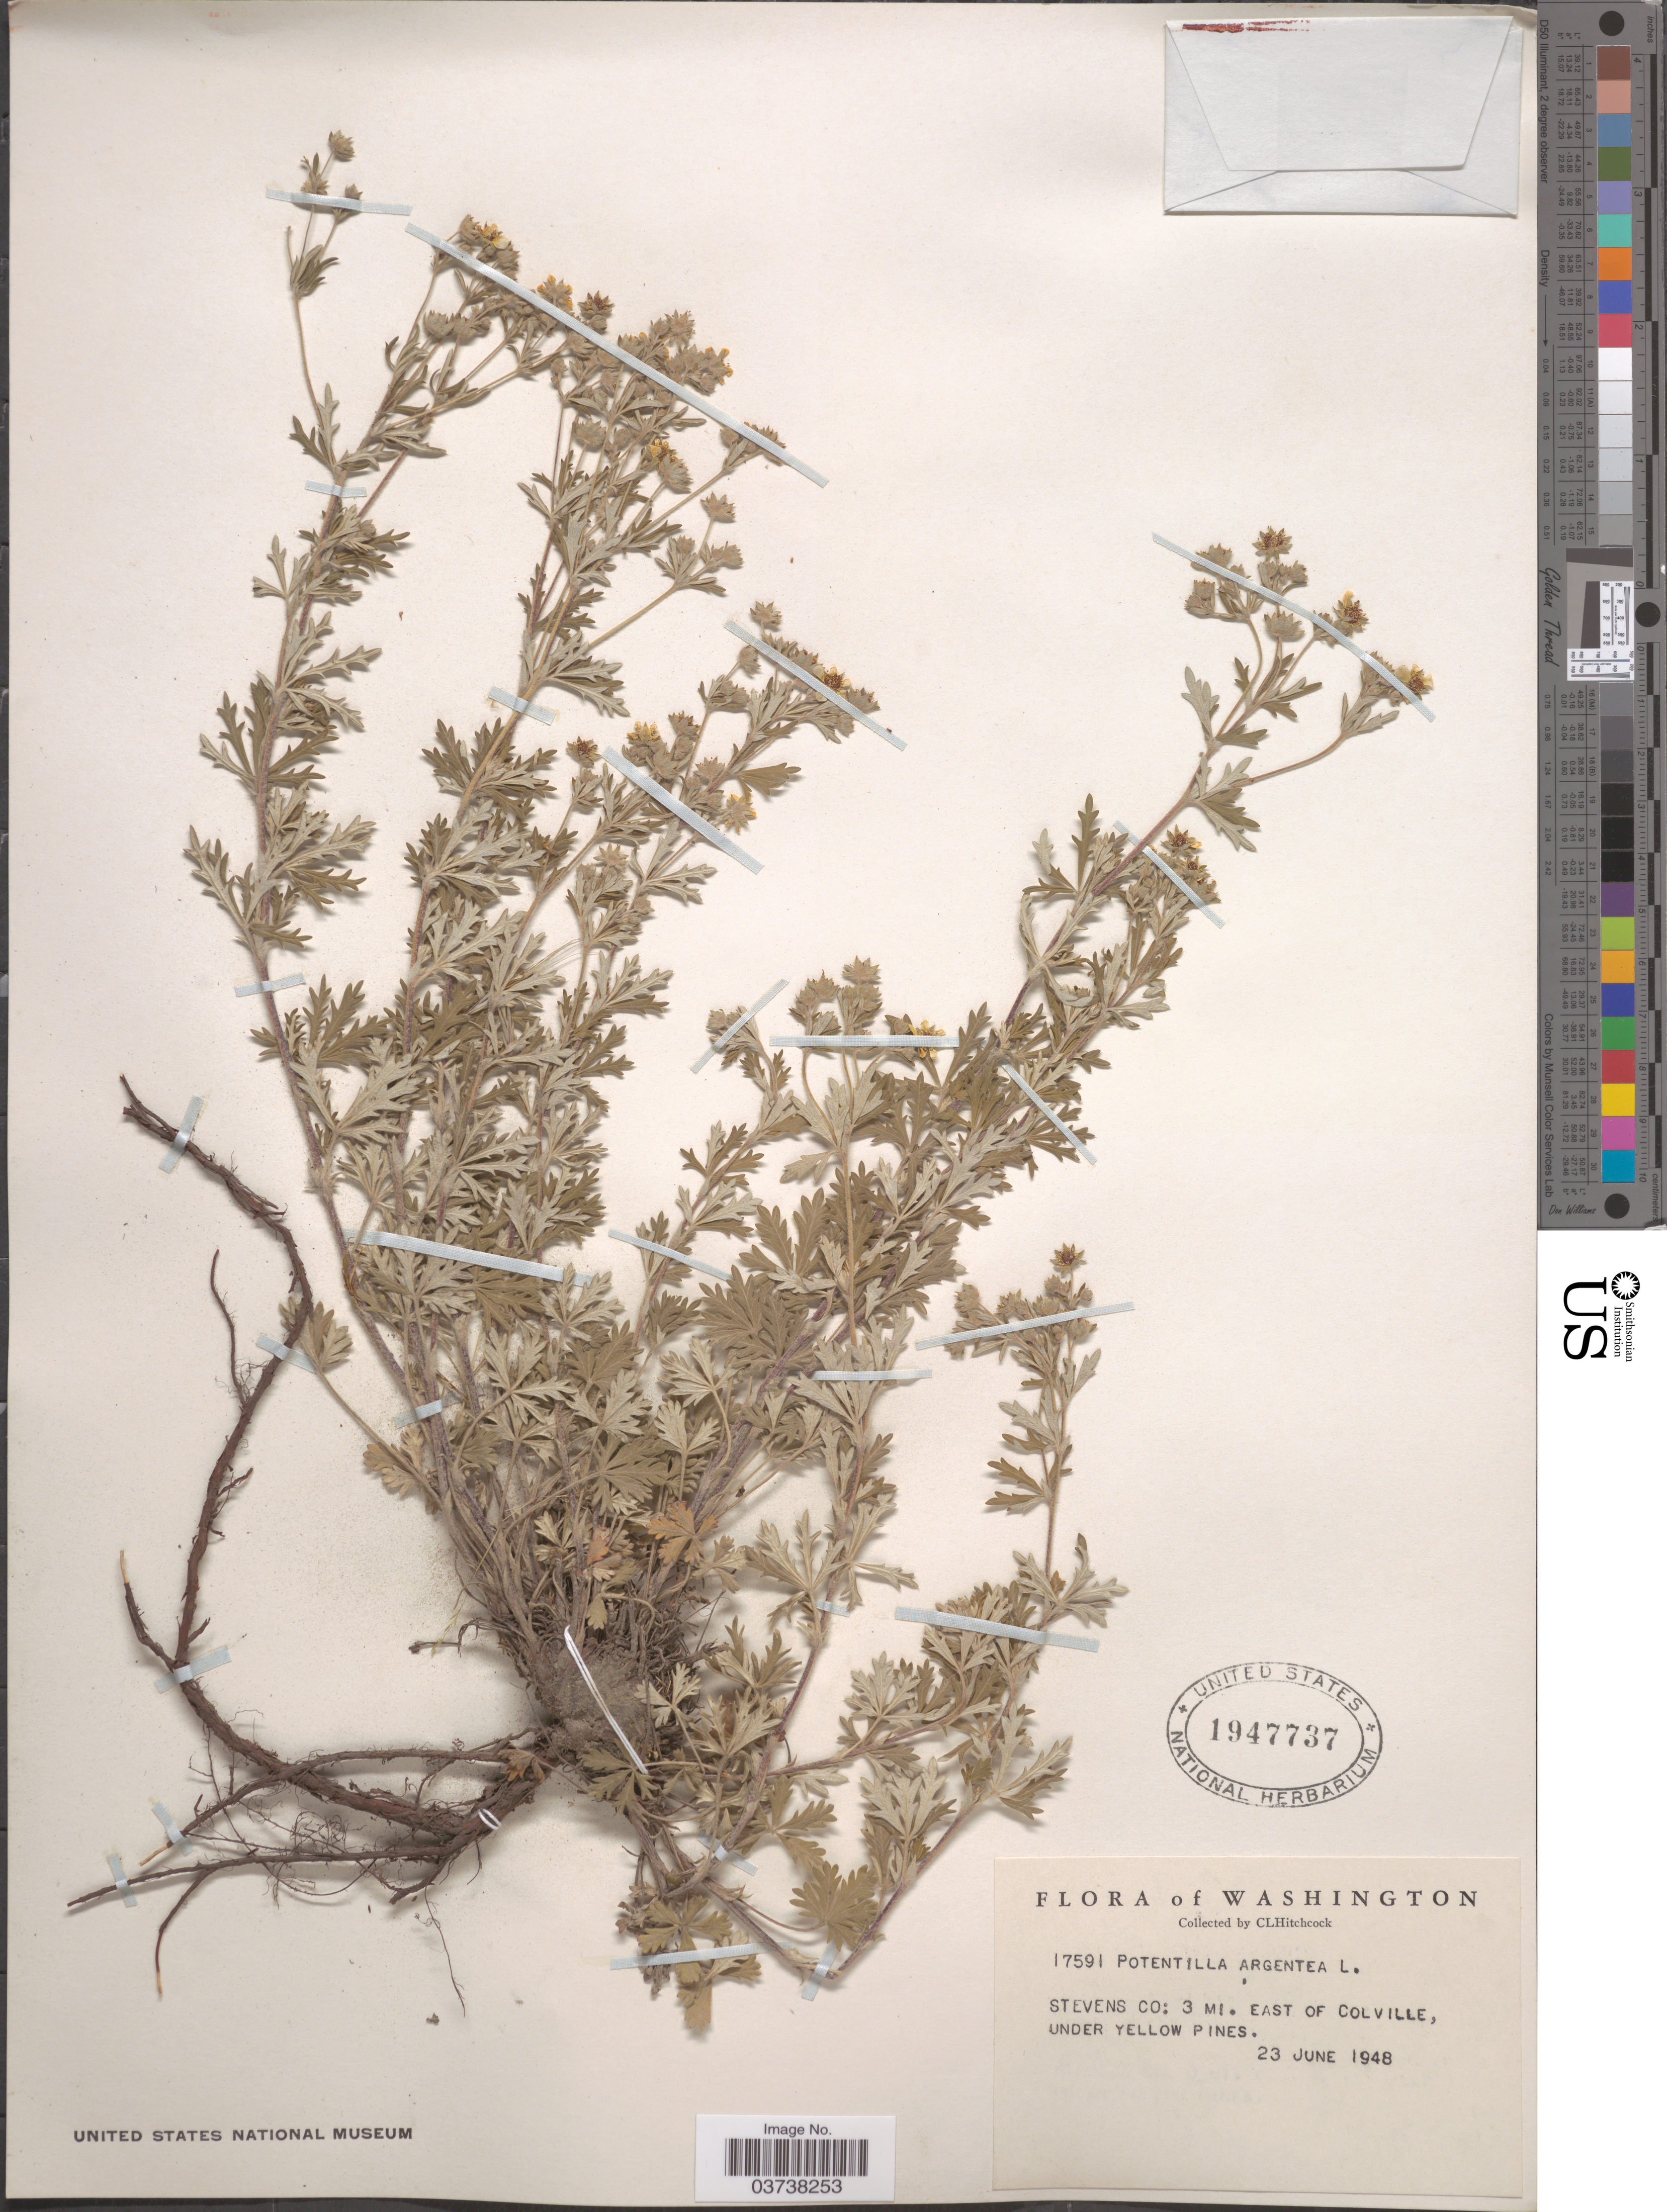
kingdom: Plantae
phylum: Tracheophyta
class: Magnoliopsida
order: Rosales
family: Rosaceae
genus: Potentilla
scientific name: Potentilla argentea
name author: L.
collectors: C. L. Hitchcock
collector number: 17591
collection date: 1948-06-23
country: United States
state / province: Washington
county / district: Stevens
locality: Stevens Co: 3 mi. East of Colville, under Yellow Pines.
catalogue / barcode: US 1947737